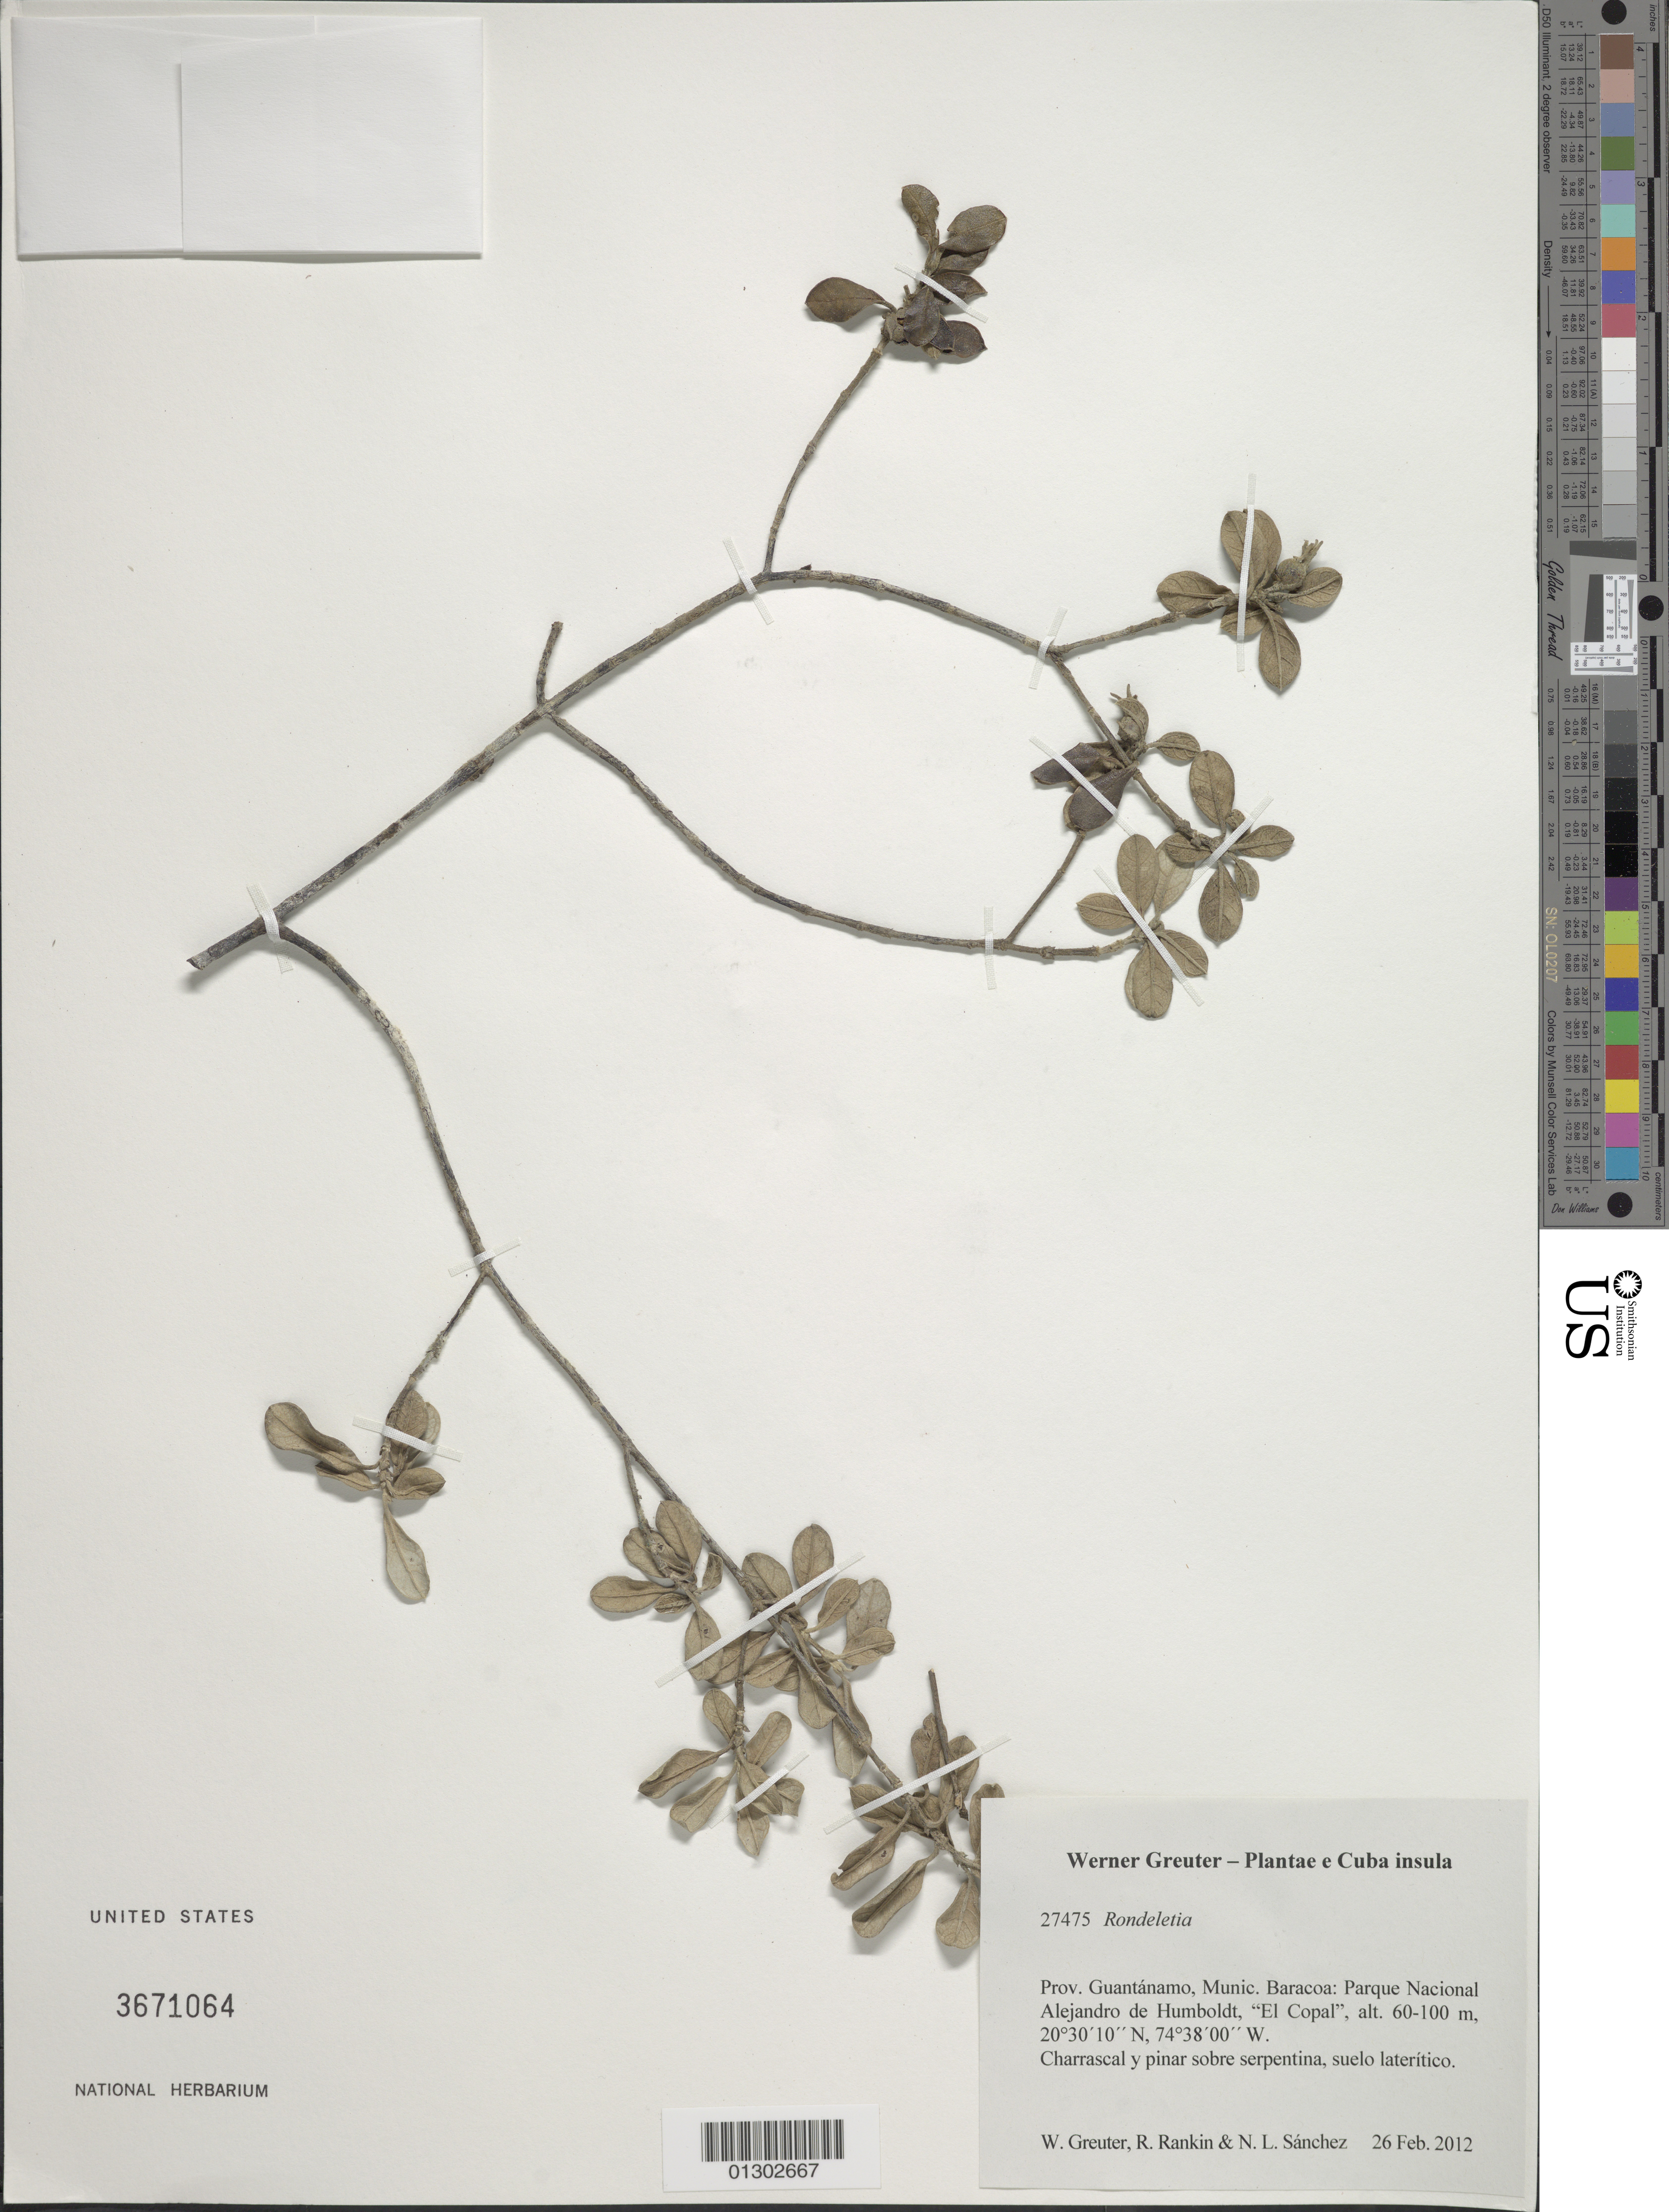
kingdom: Plantae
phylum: Tracheophyta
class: Magnoliopsida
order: Gentianales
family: Rubiaceae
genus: Rondeletia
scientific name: Rondeletia sp.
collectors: W. R. Greuter, R. Rankin Rodriguez & N. Sanchez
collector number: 27475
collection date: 2012-02-26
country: Cuba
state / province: Guantanamo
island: Cuba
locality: Munic. Baracoa; Parque Nacional Alejandro de Humboldt, "El Copal".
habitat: Charrascal y pinar sobre serpentina, suelo laterítico.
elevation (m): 60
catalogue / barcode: US 3671064